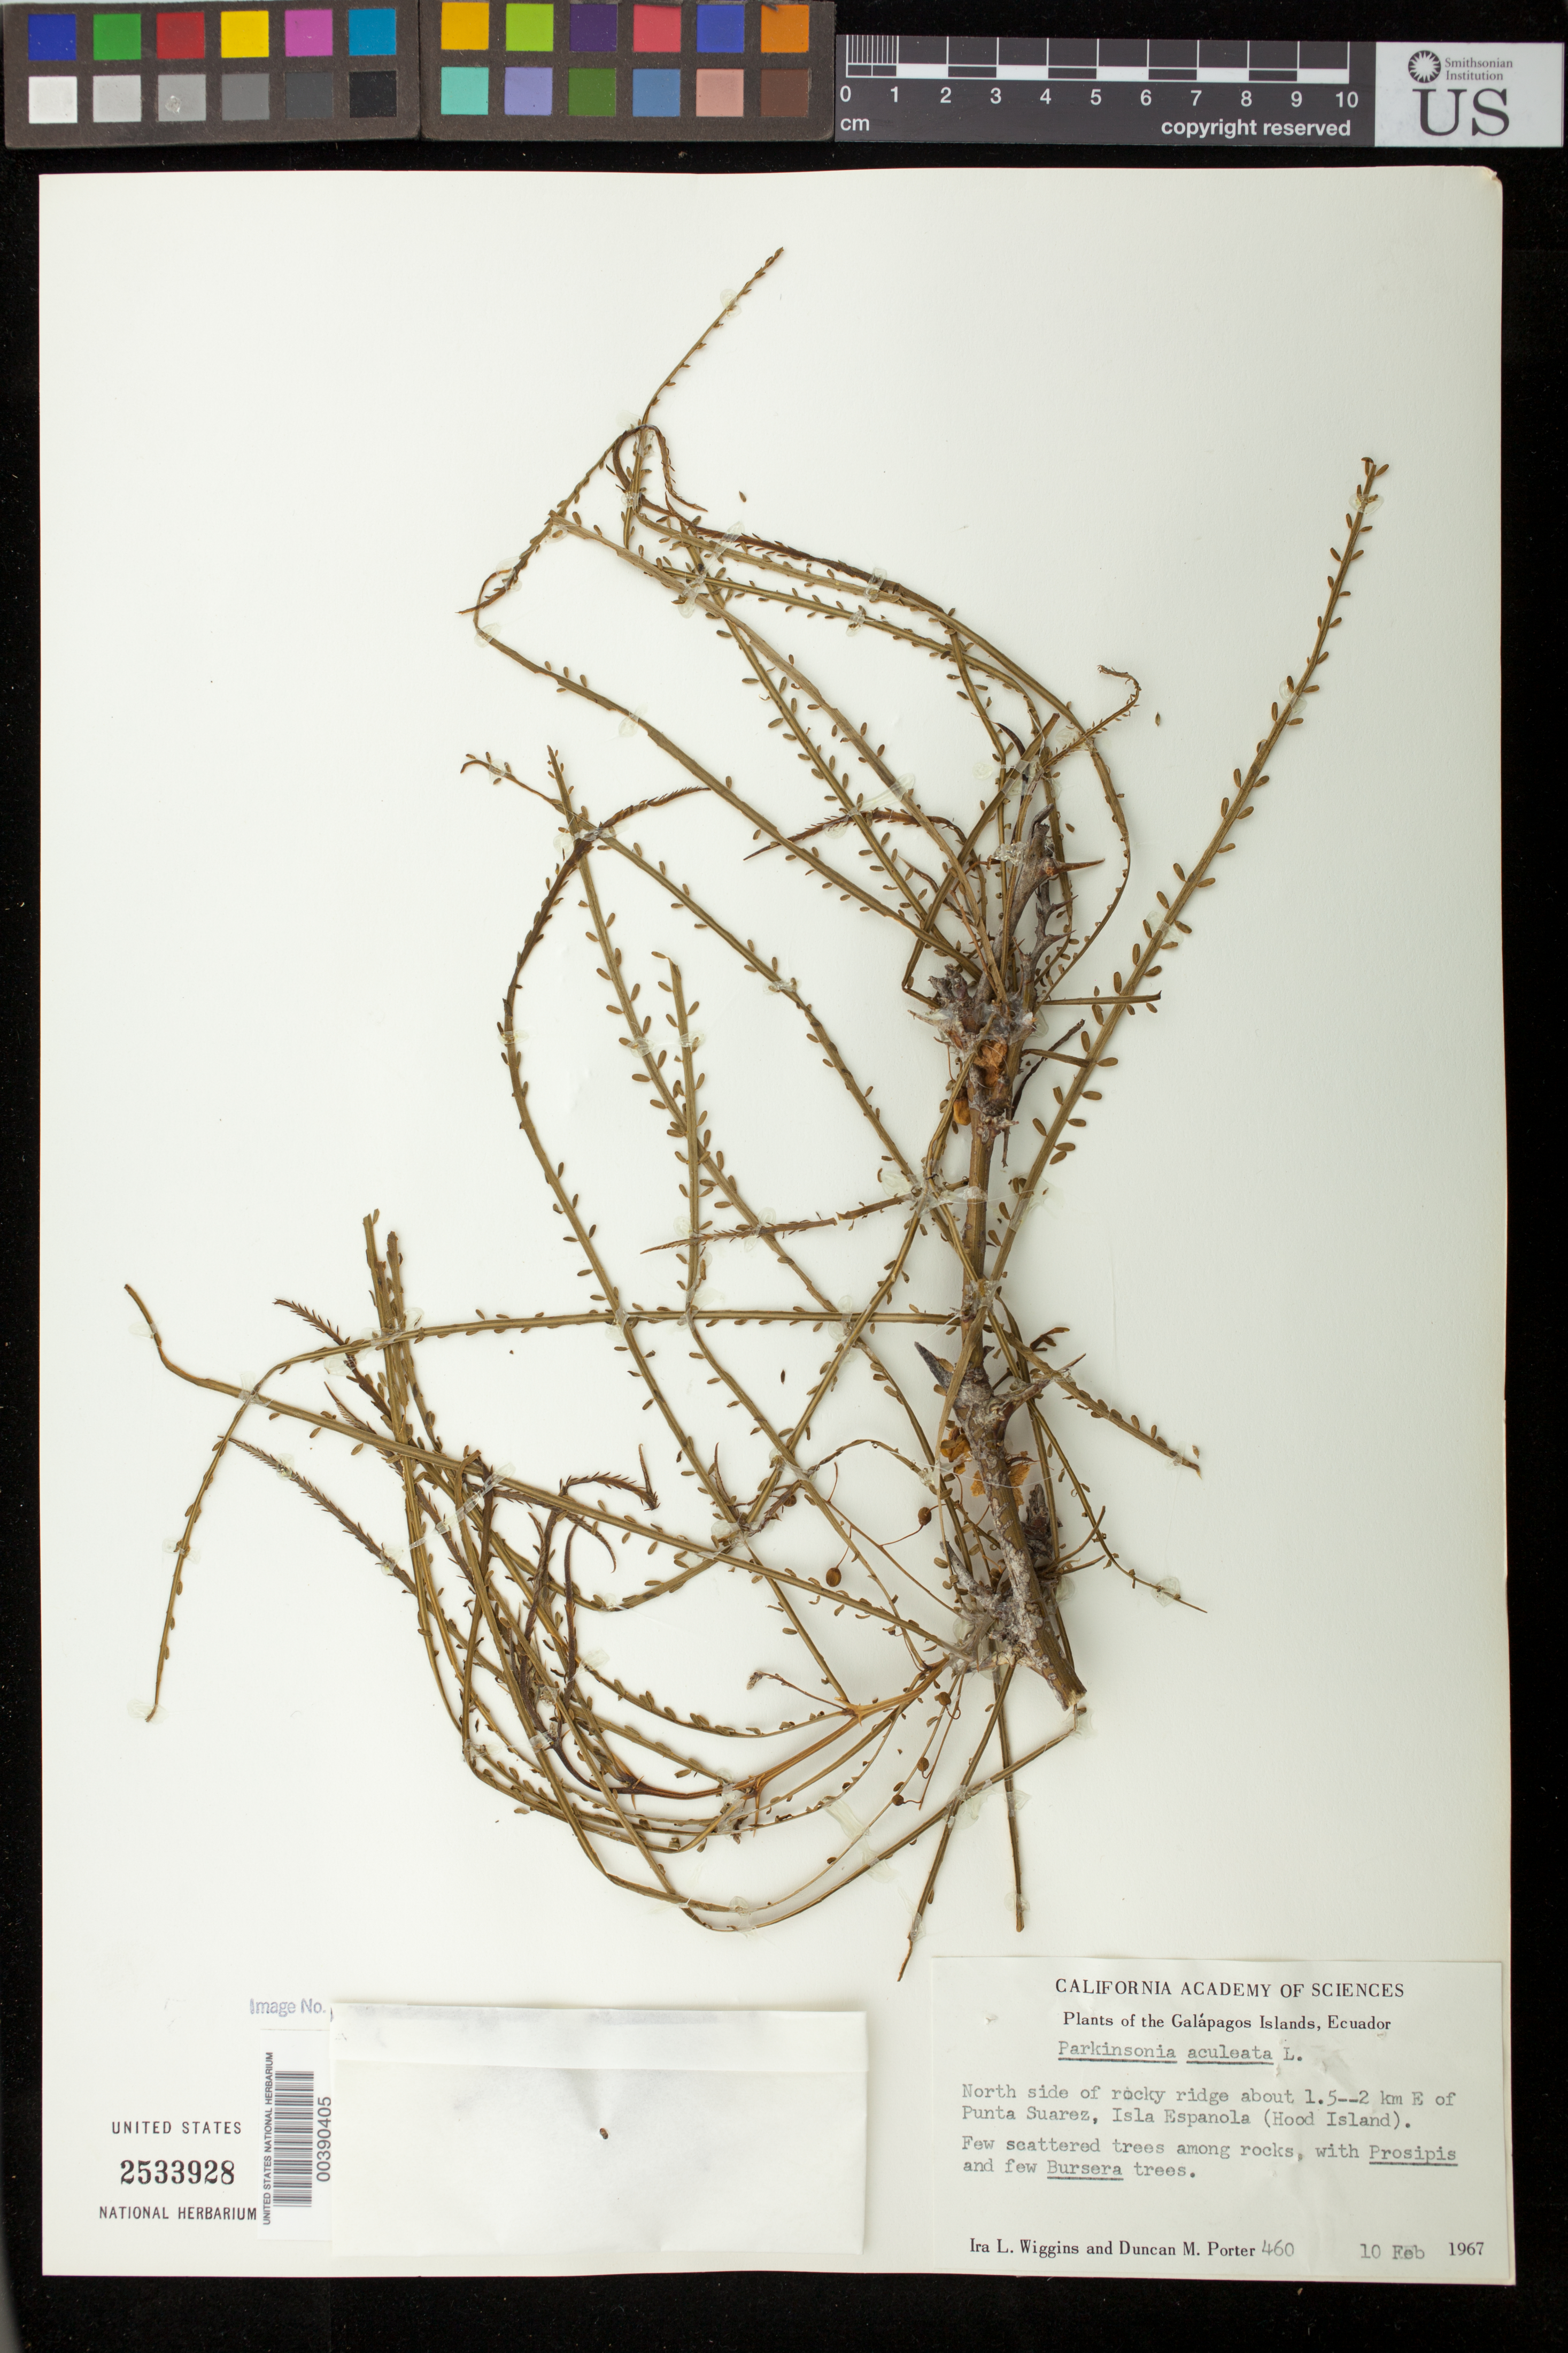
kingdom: Plantae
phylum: Tracheophyta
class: Magnoliopsida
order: Fabales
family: Fabaceae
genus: Parkinsonia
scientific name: Parkinsonia aculeata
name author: L.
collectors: I. L. Wiggins & D. M. Porter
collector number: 460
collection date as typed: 10 Feb 1967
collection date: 1967-02-10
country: Ecuador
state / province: Colón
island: Española [Hood]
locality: N side of rocky ridge about 1.5-2 km E of Punta Suarez, Isla Espanola (Hood Island)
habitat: North side of rocky ridge; Few scattered trees among rocks, with Prosipis and few Bursera trees.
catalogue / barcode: US 2533928